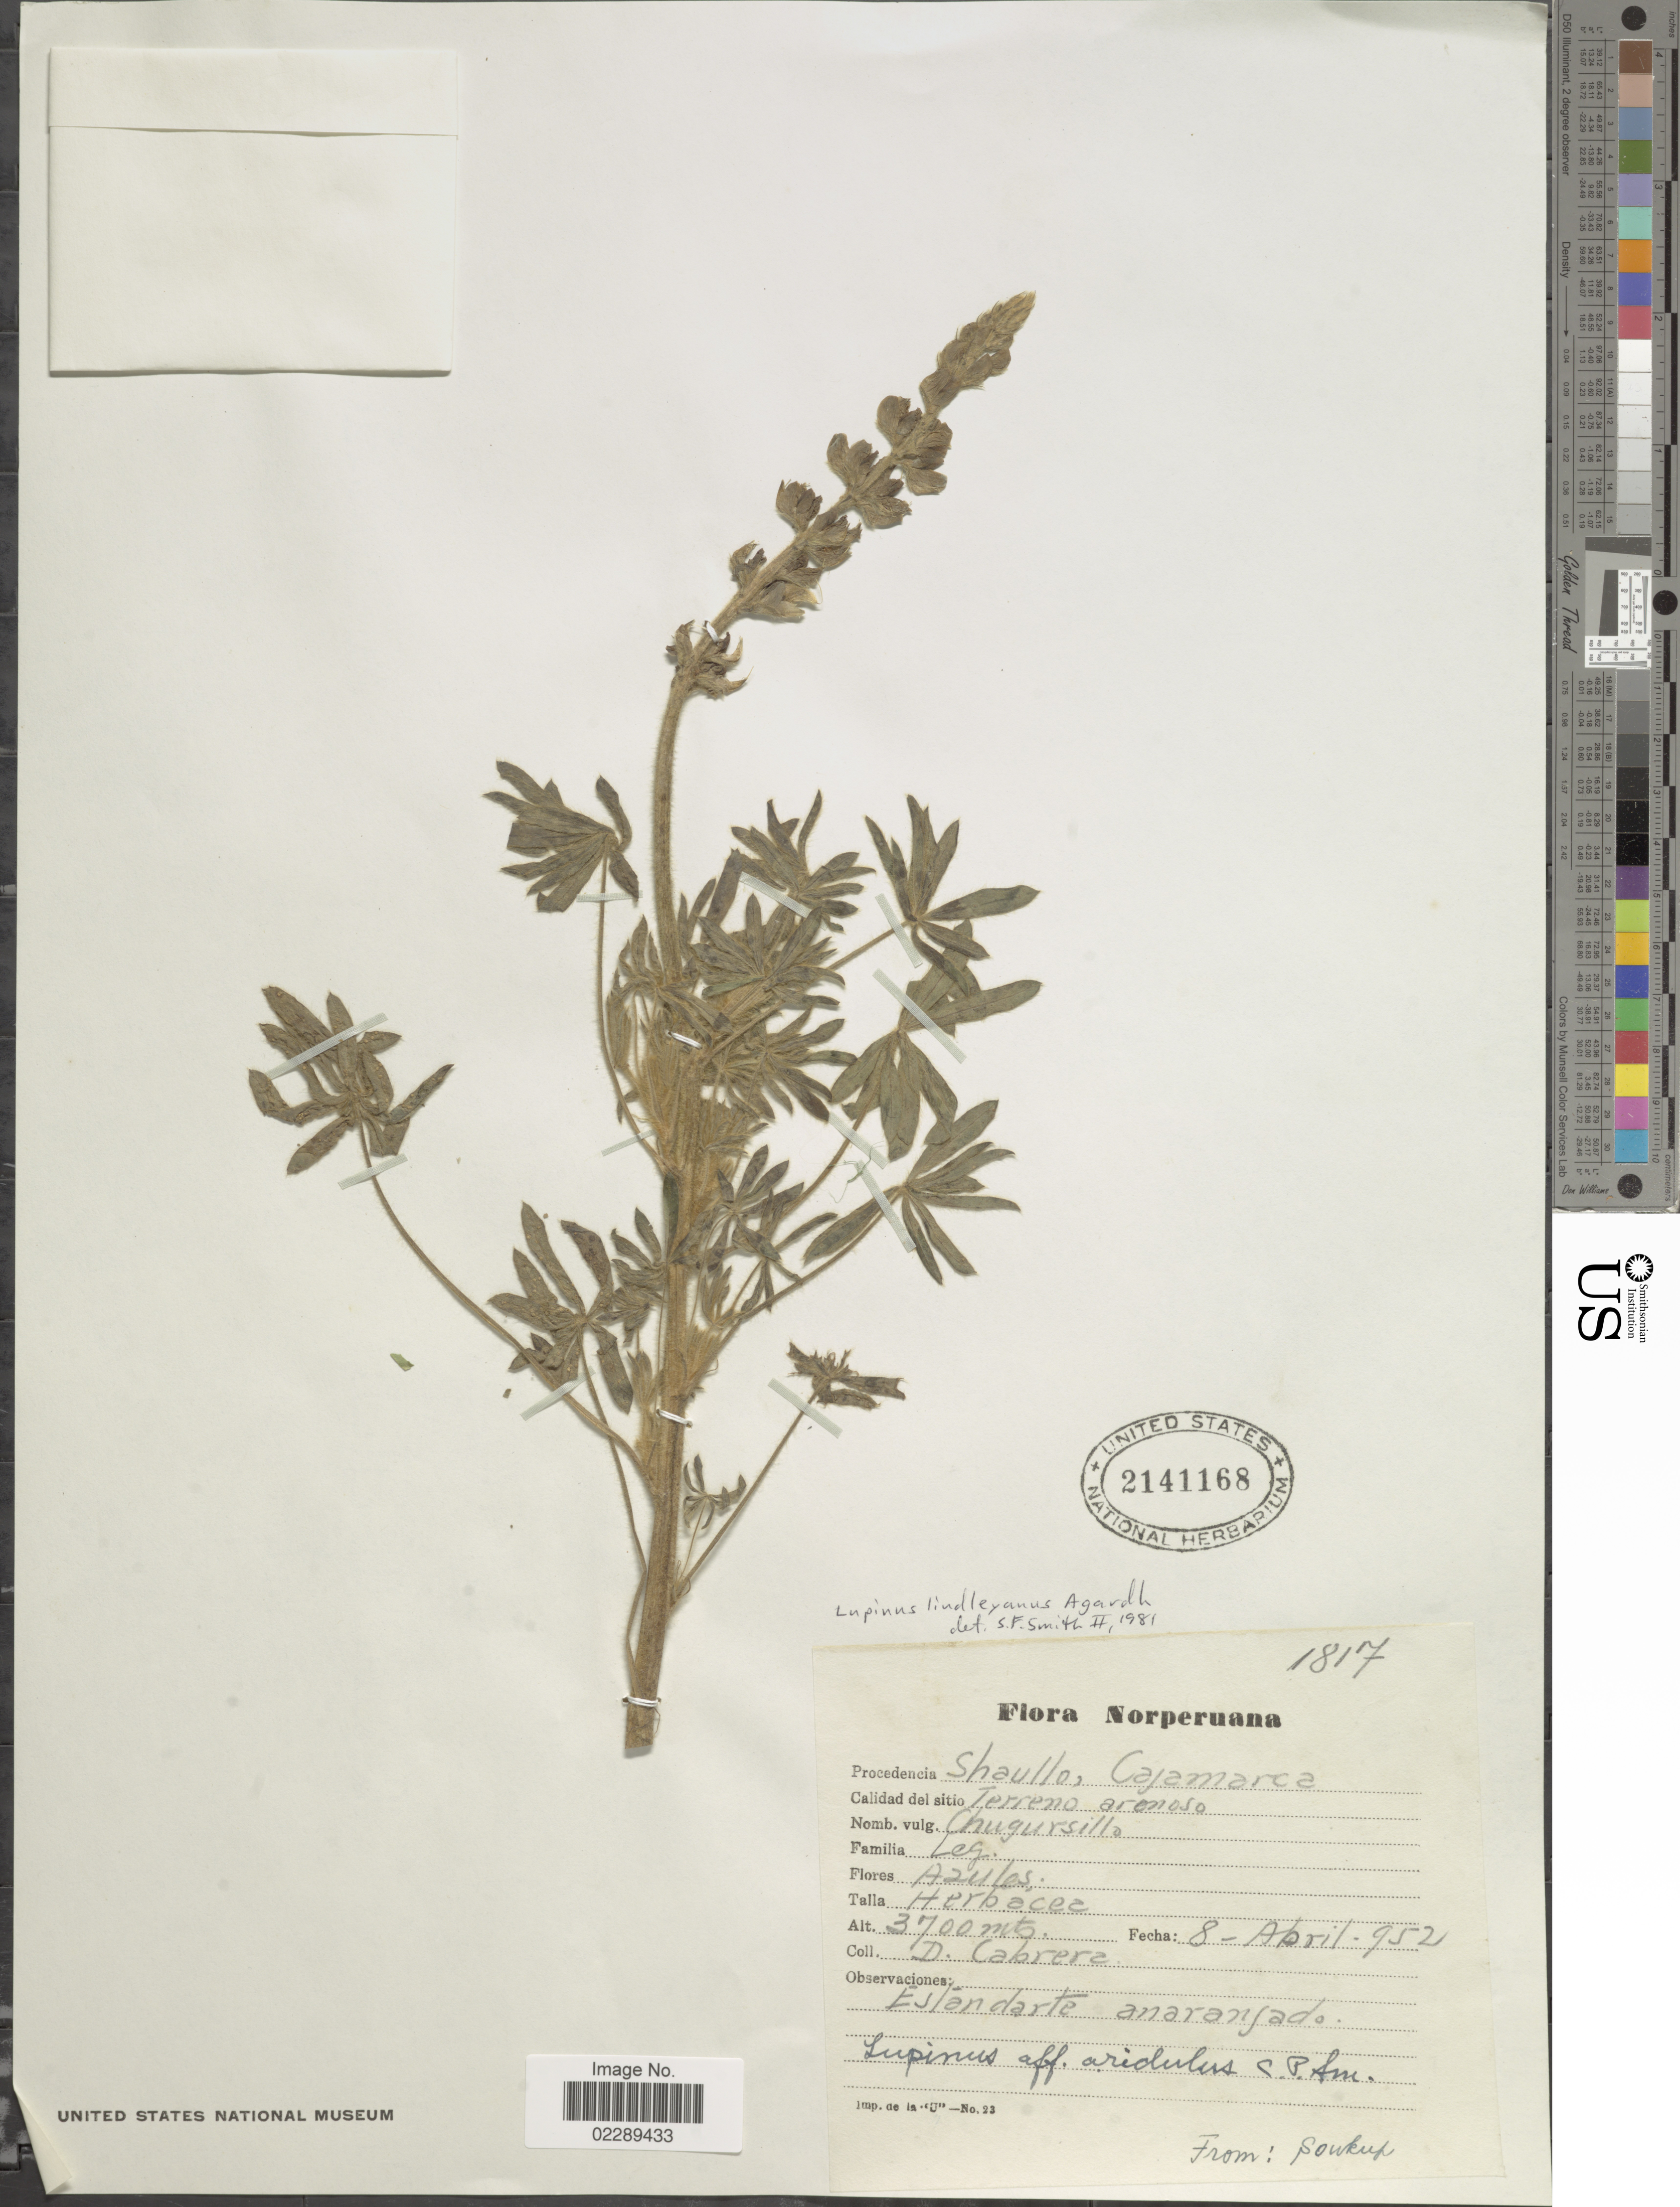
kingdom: Plantae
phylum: Tracheophyta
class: Magnoliopsida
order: Fabales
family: Fabaceae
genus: Lupinus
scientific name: Lupinus lindleyanus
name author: J. Agardh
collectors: D. Cabrera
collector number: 1817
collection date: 1952-04-08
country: Peru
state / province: Cajamarca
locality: Shaullo, Cajamarca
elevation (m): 3700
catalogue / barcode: US 2141168